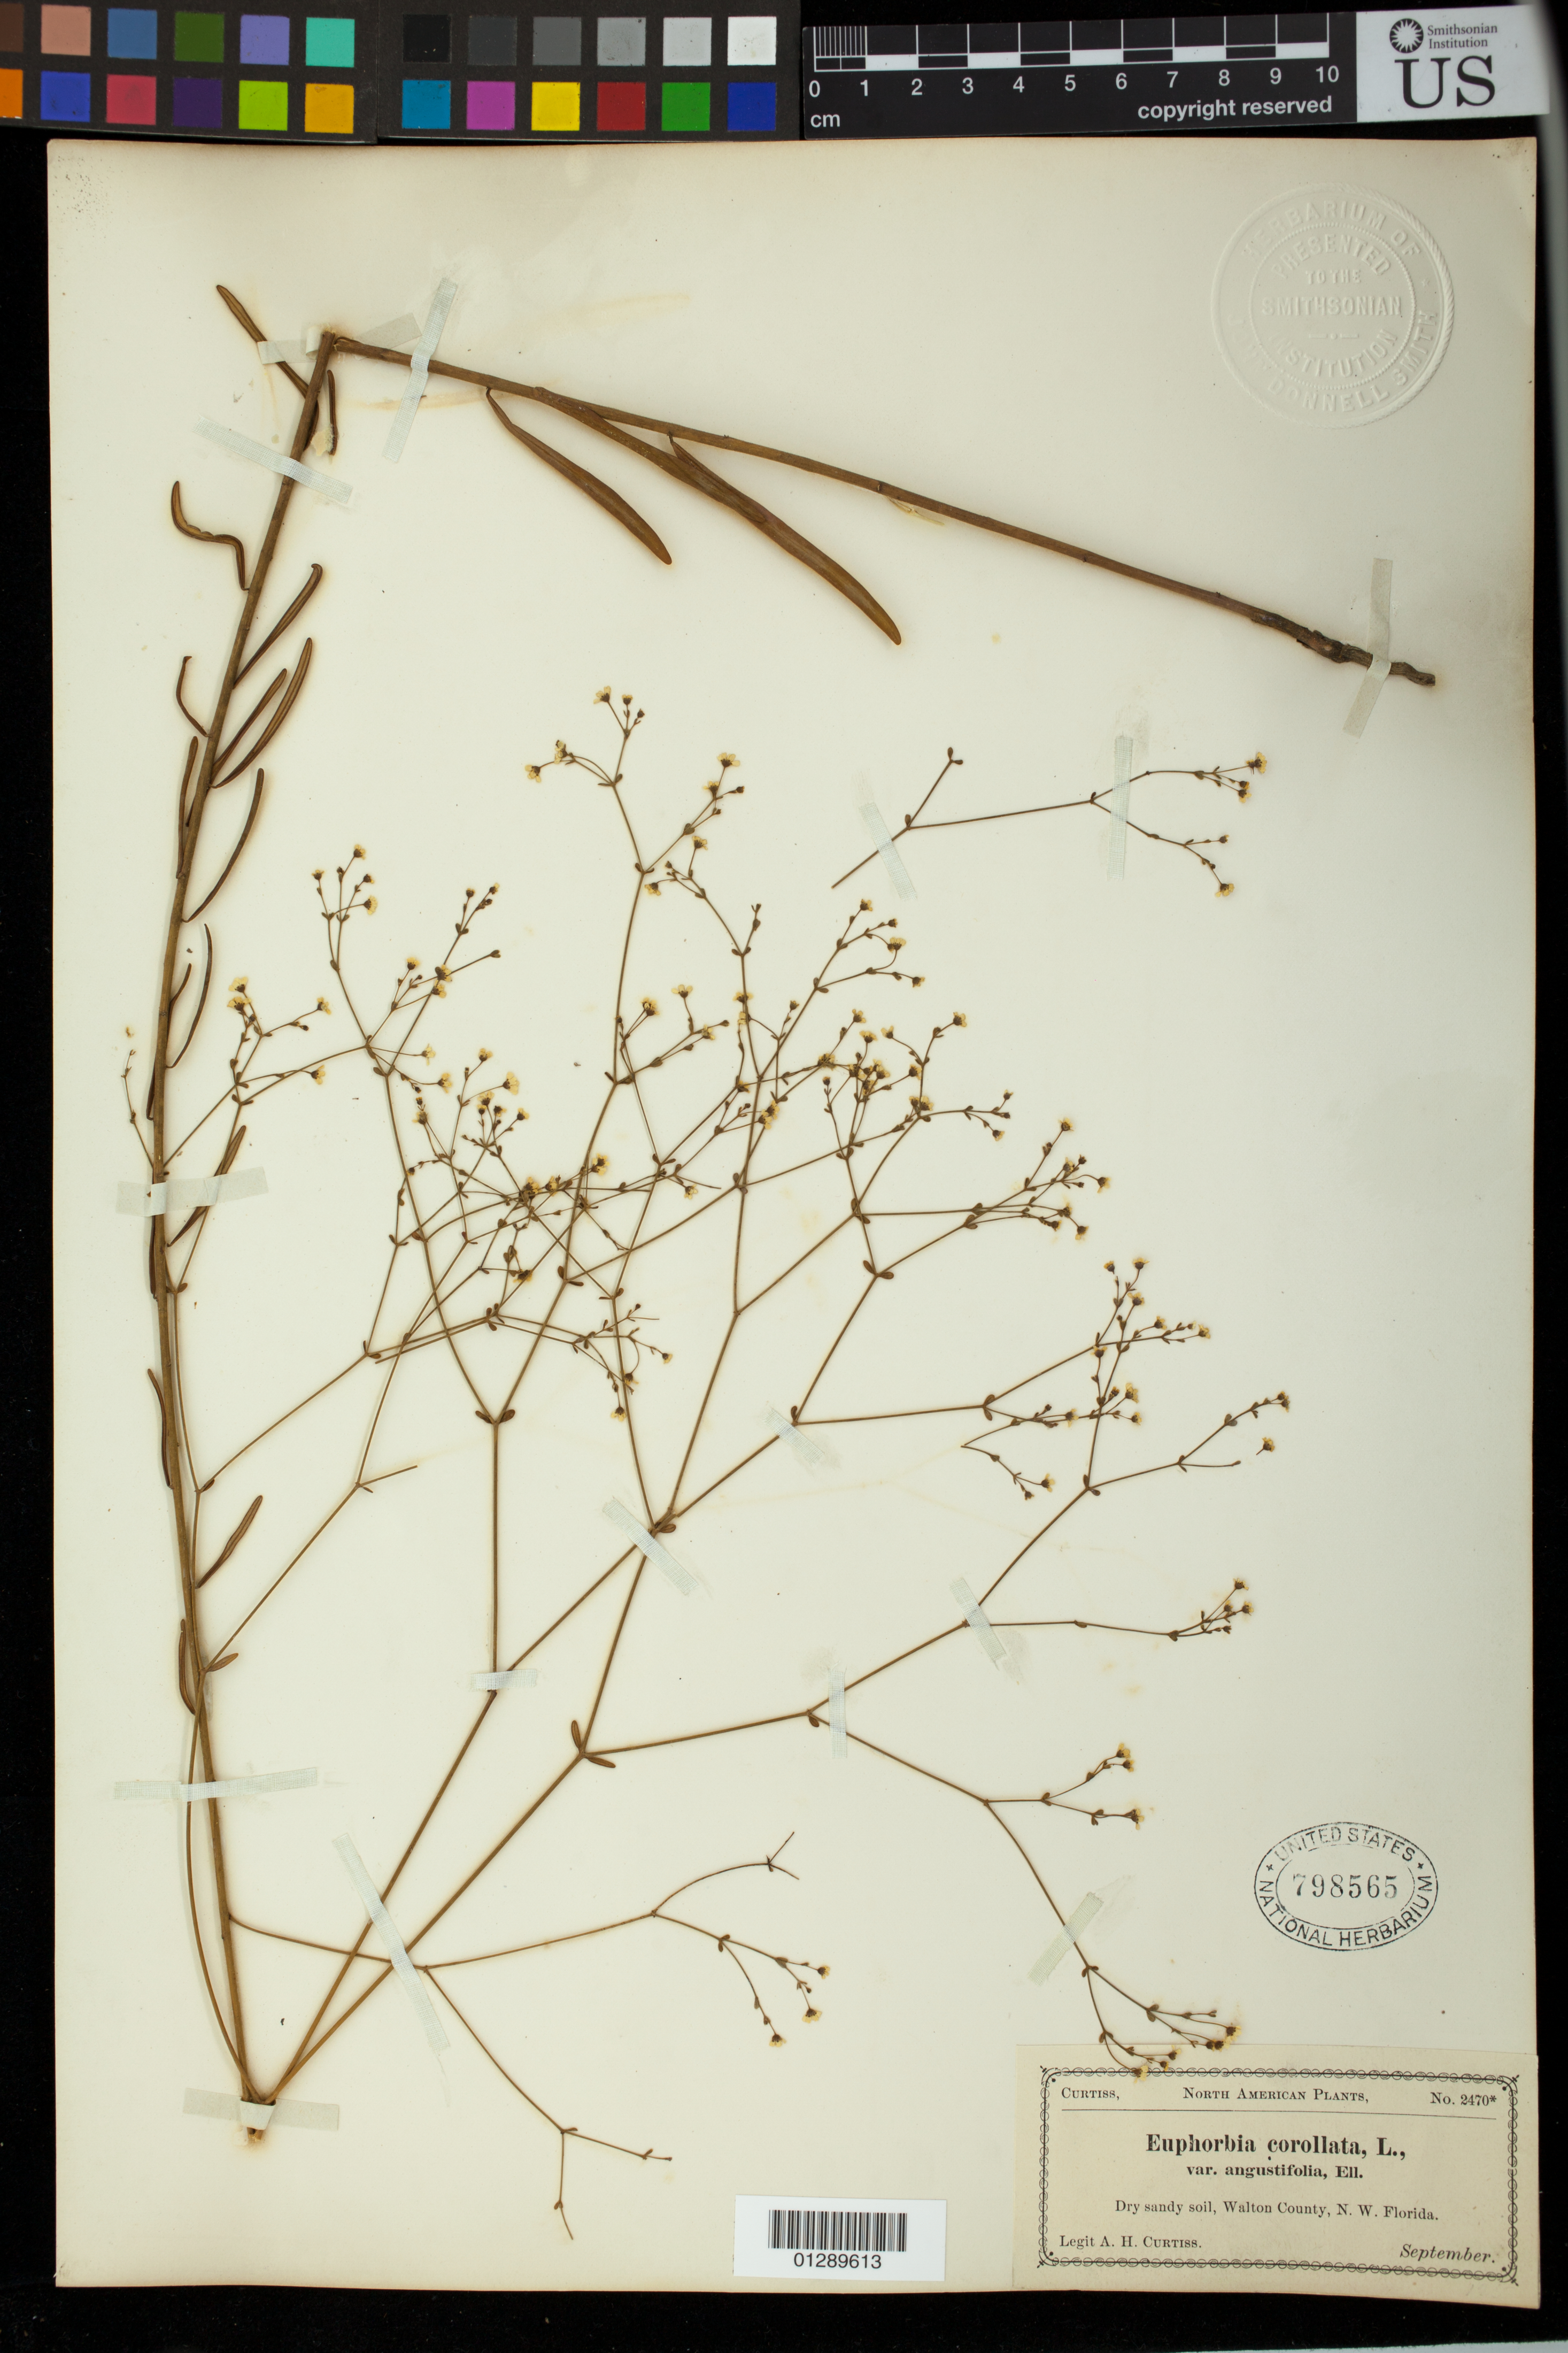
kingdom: Plantae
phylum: Tracheophyta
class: Magnoliopsida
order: Malpighiales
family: Euphorbiaceae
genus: Euphorbia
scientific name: Euphorbia corollata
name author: L.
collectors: A. H. Curtiss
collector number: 2470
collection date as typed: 11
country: United States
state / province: Florida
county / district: Walton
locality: Walton County, N.W. Florida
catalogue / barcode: US 798565